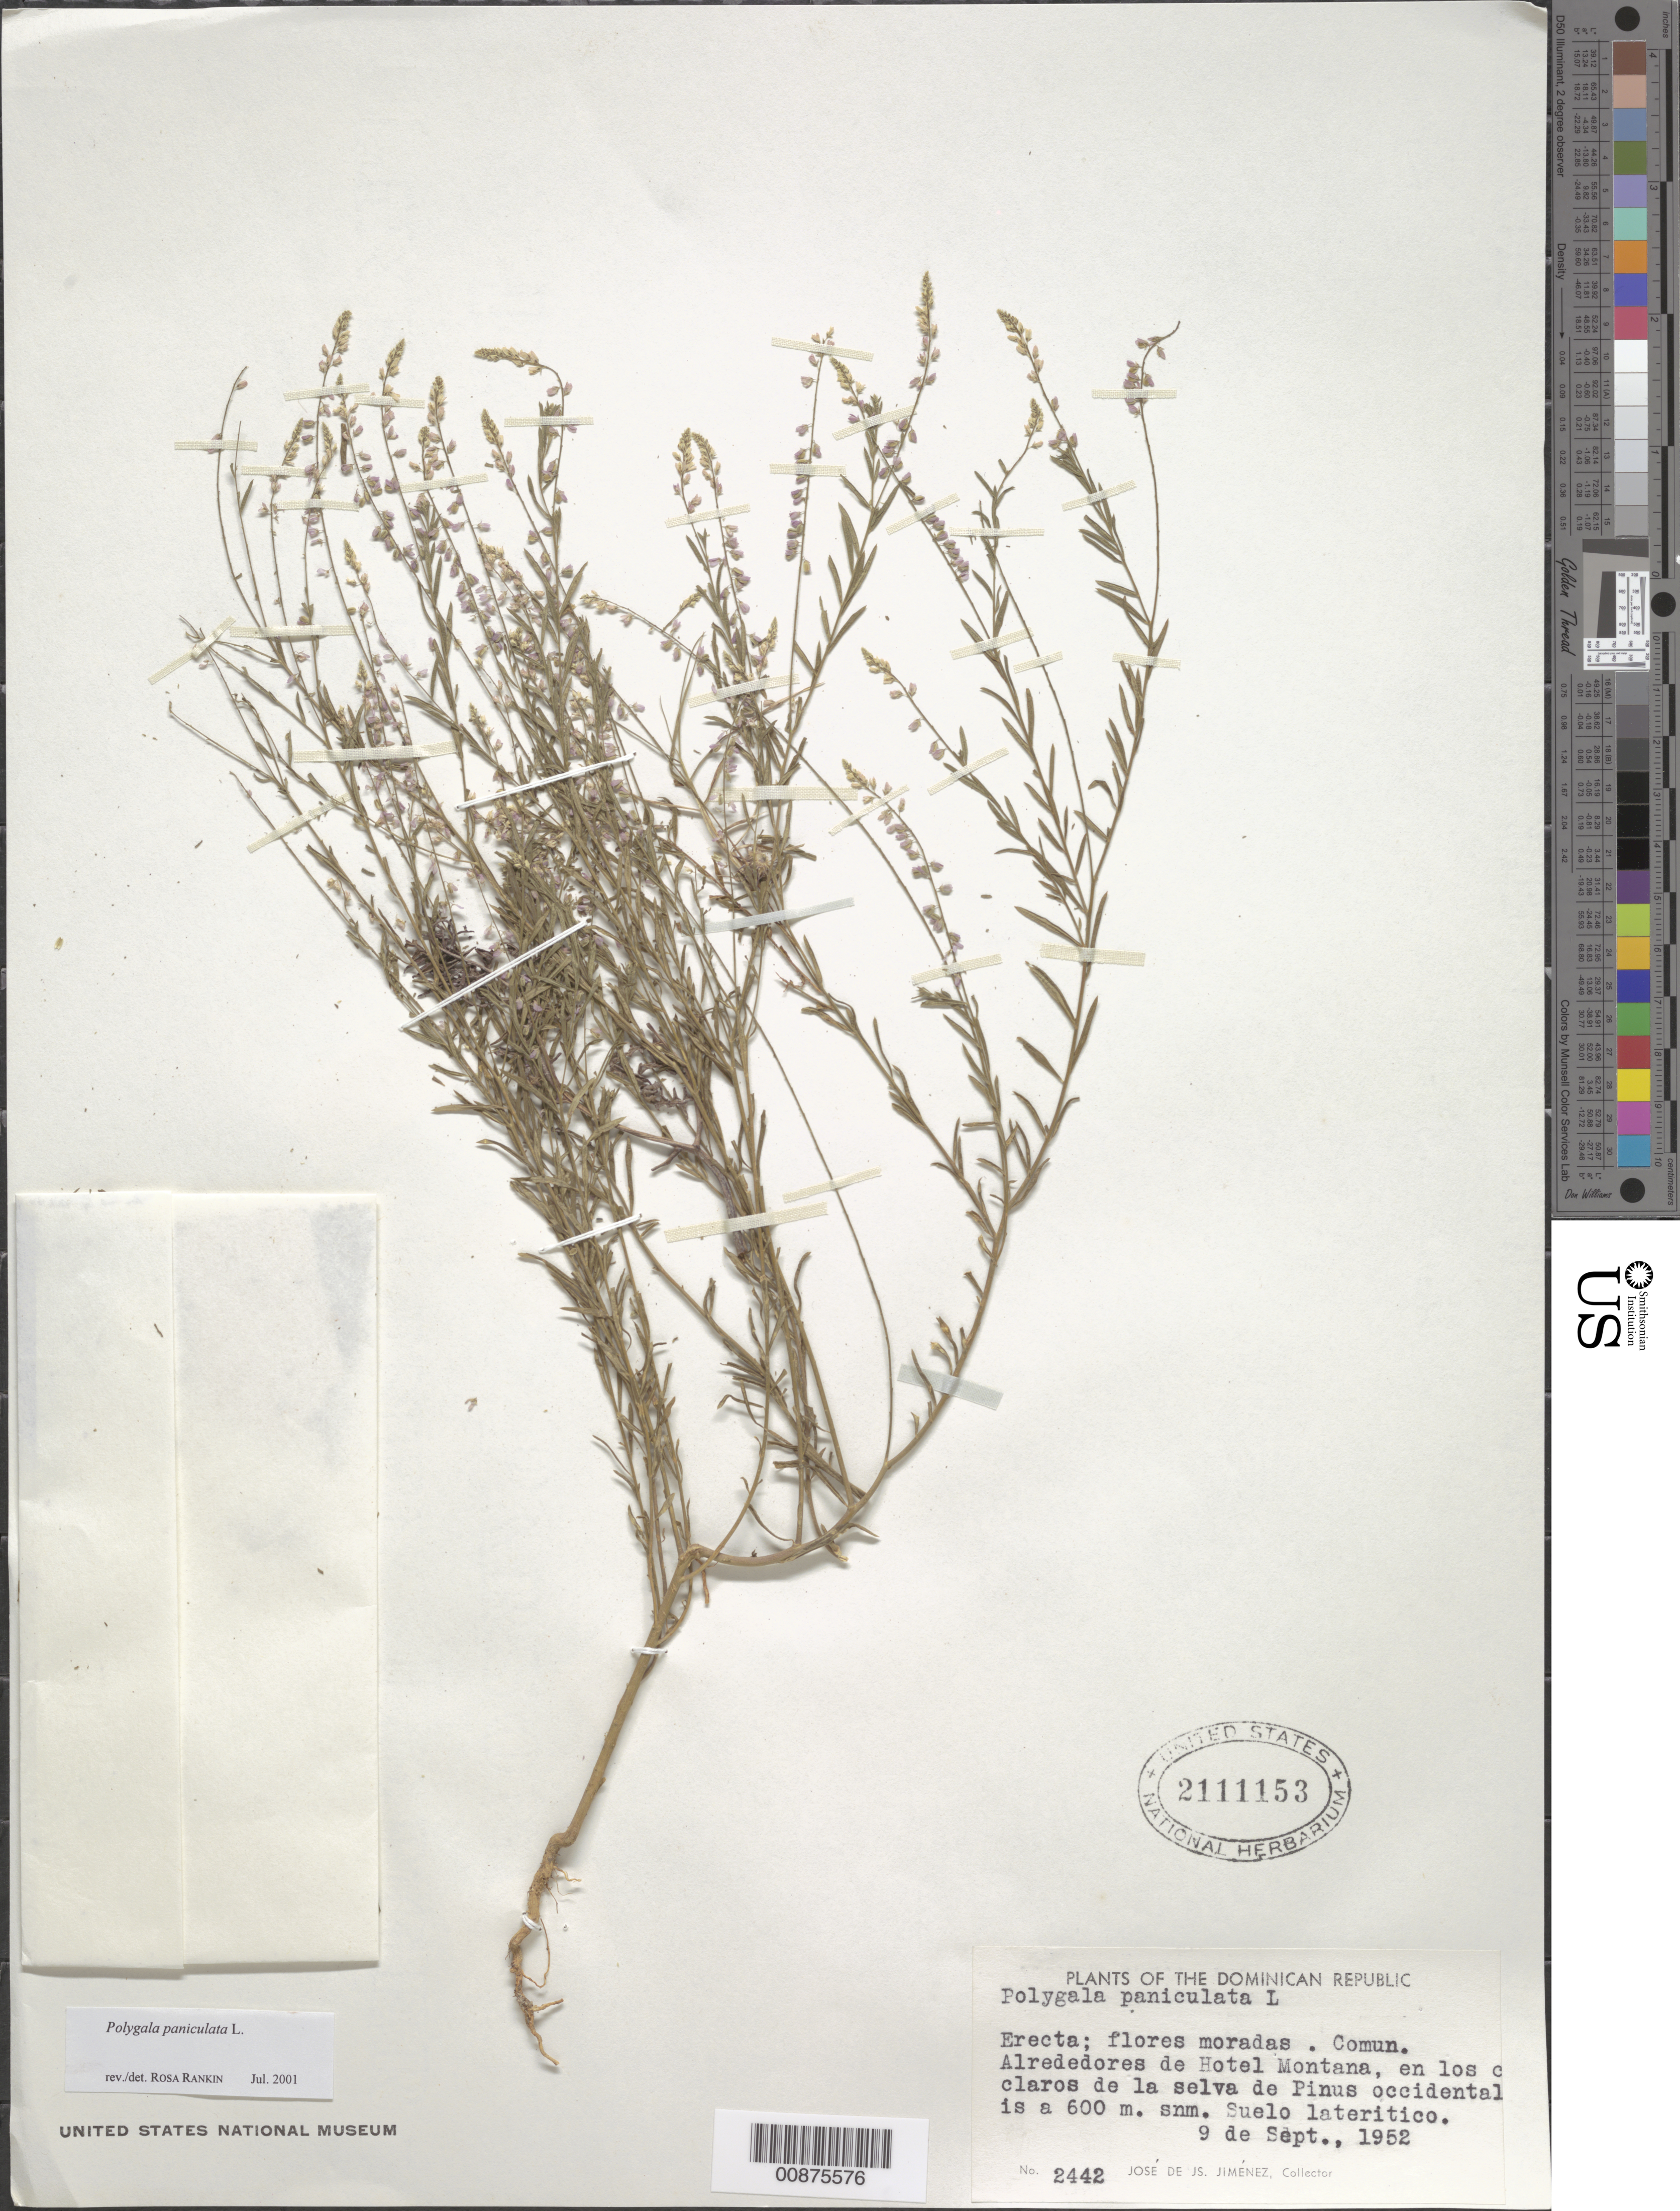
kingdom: Plantae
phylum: Tracheophyta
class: Magnoliopsida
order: Fabales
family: Polygalaceae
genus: Polygala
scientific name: Polygala paniculata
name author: L.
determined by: Rankin Rodriguez, Rosa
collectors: J. J. Jiménez Almonte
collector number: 2442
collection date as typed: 09 Sep 1952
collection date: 1952-09-09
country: Dominican Republic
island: Hispaniola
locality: Alrededores de Hotel Montana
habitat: En los claros de la selva de Pinus occidentalis, suelo lateritico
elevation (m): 600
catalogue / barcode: US 2111153